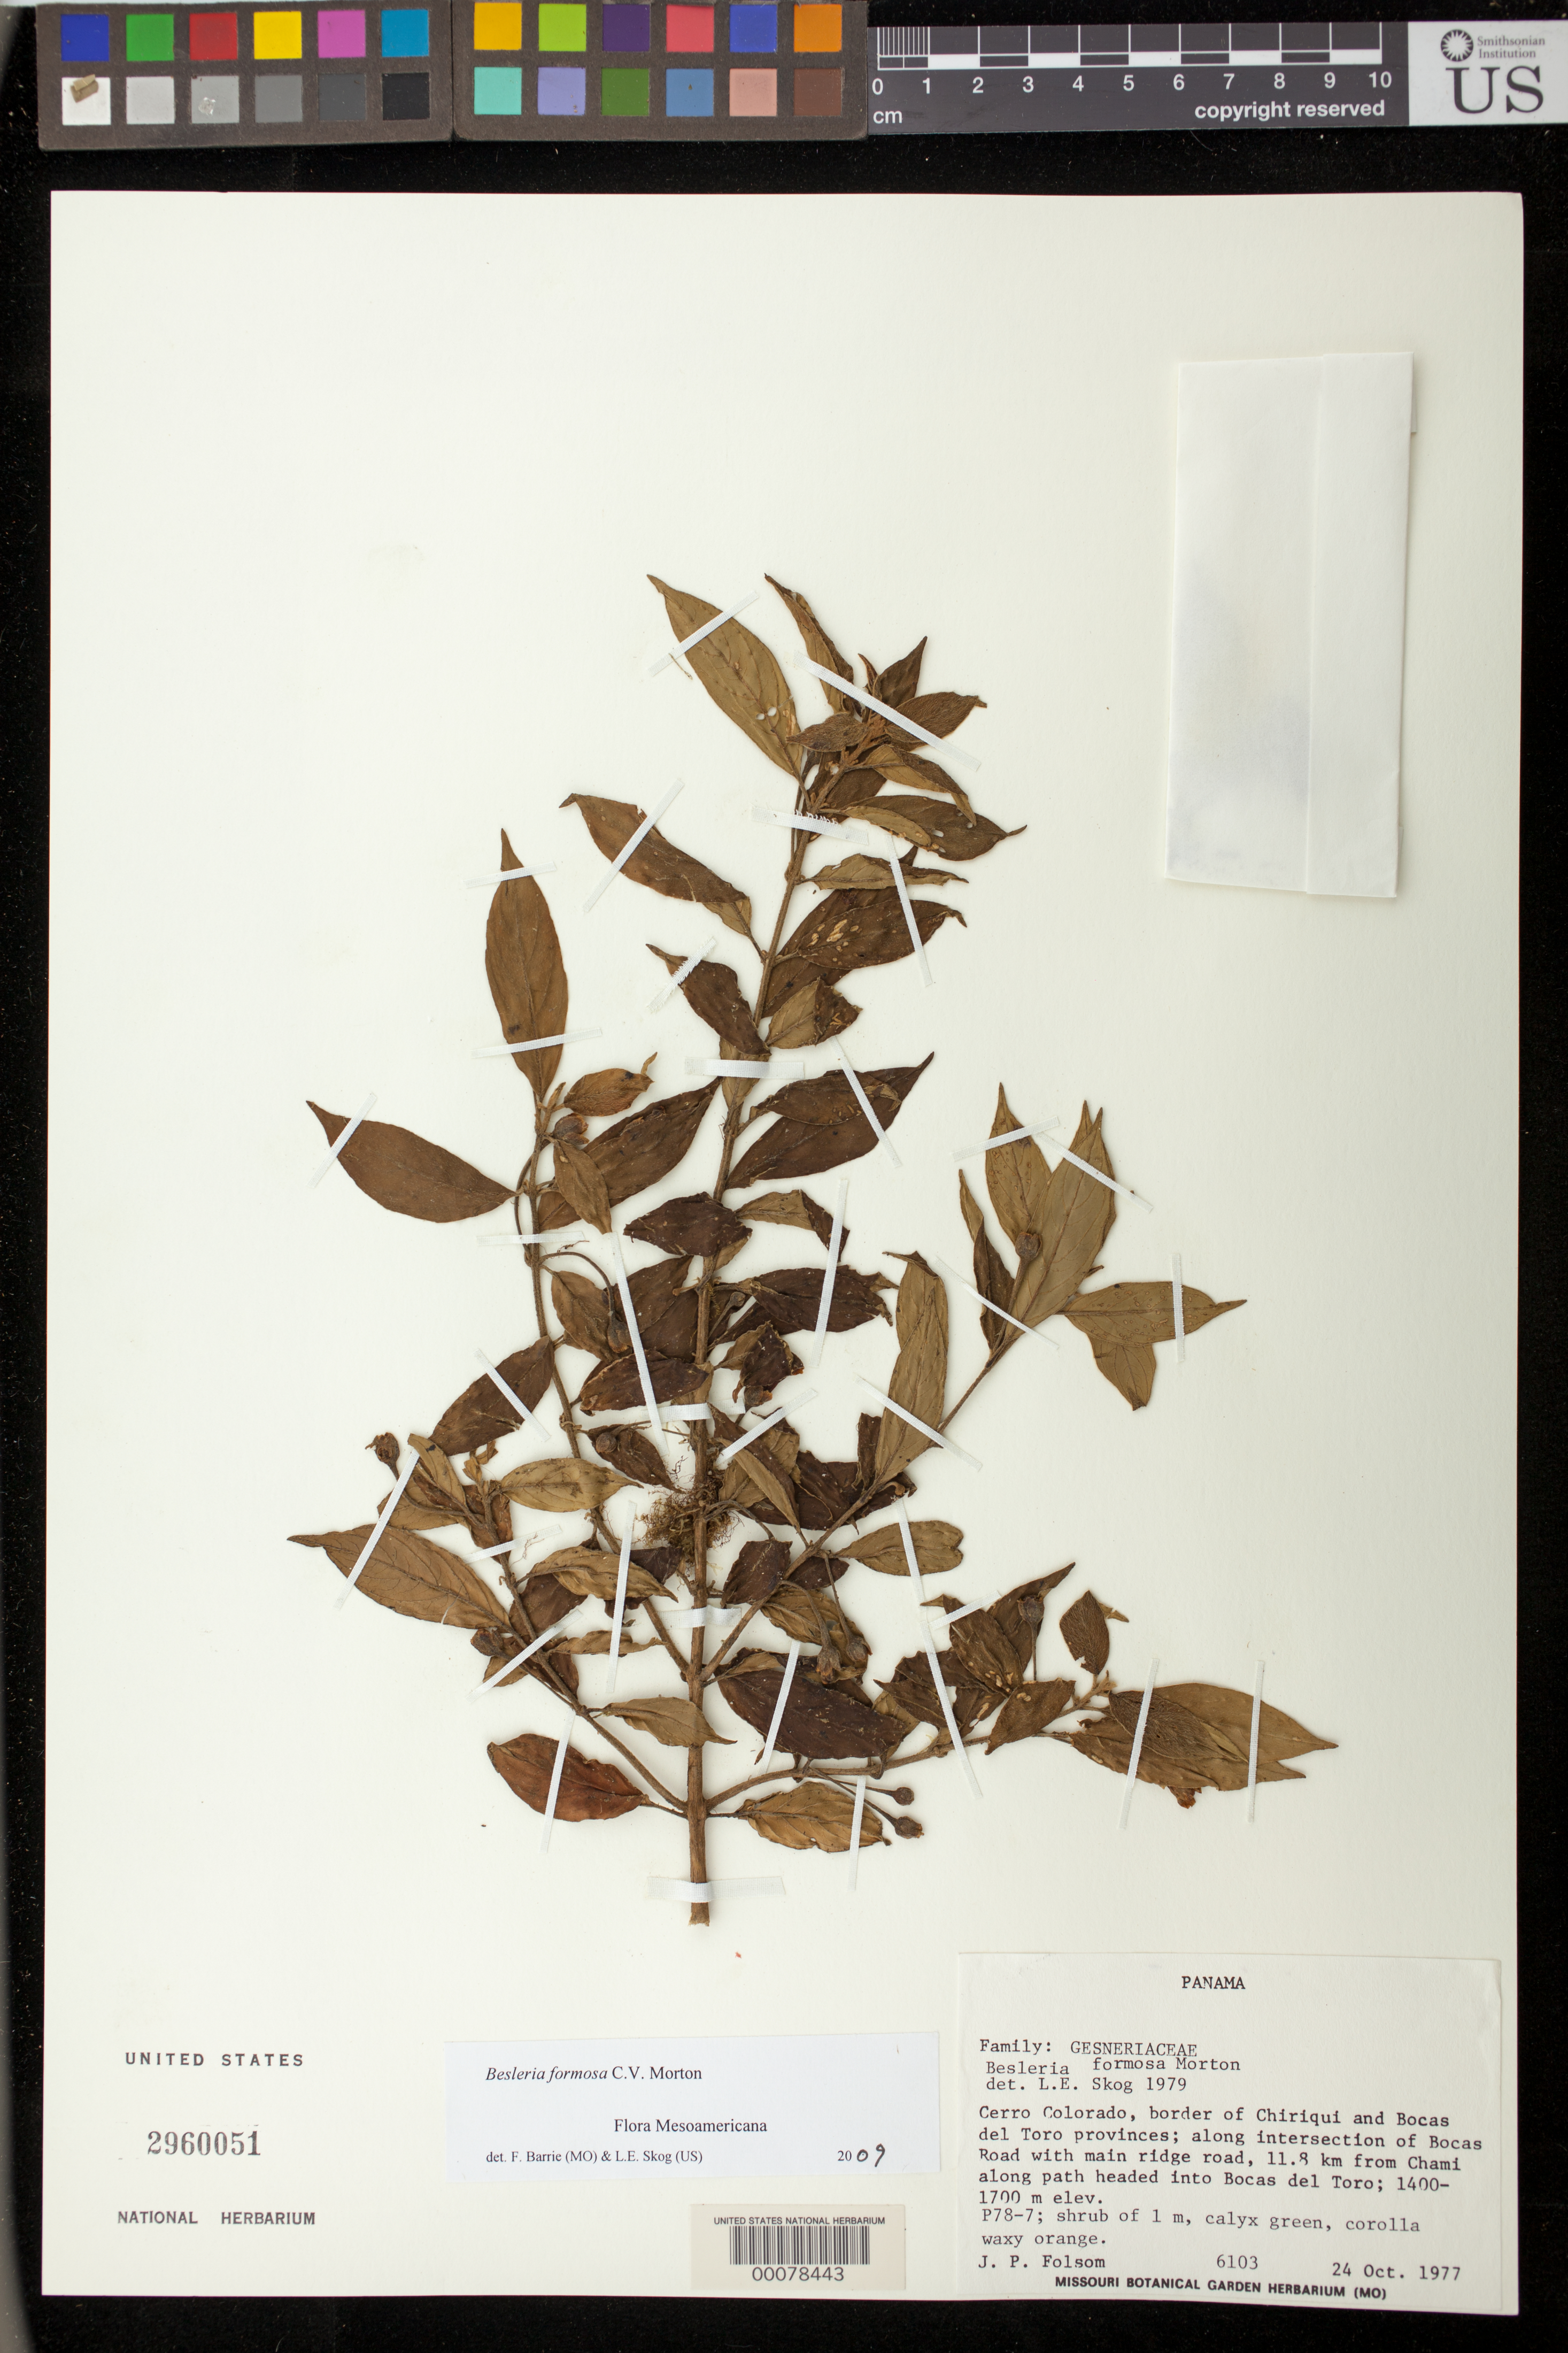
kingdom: Plantae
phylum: Tracheophyta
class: Magnoliopsida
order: Lamiales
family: Gesneriaceae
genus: Besleria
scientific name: Besleria amabilis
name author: C.V. Morton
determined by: Skog, Laurence E.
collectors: J. P. Folsom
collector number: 6103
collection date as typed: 24 Oct 1977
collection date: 1977-10-24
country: Panama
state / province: Chiriquí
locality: Cerro Colorado, border of Chiriqui and Bocas del Toro provinces, 11.8 km from Chami along path headed into Bocas del Toro, along intersection of Bocas road with main ridge road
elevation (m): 1400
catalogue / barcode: US 2960051